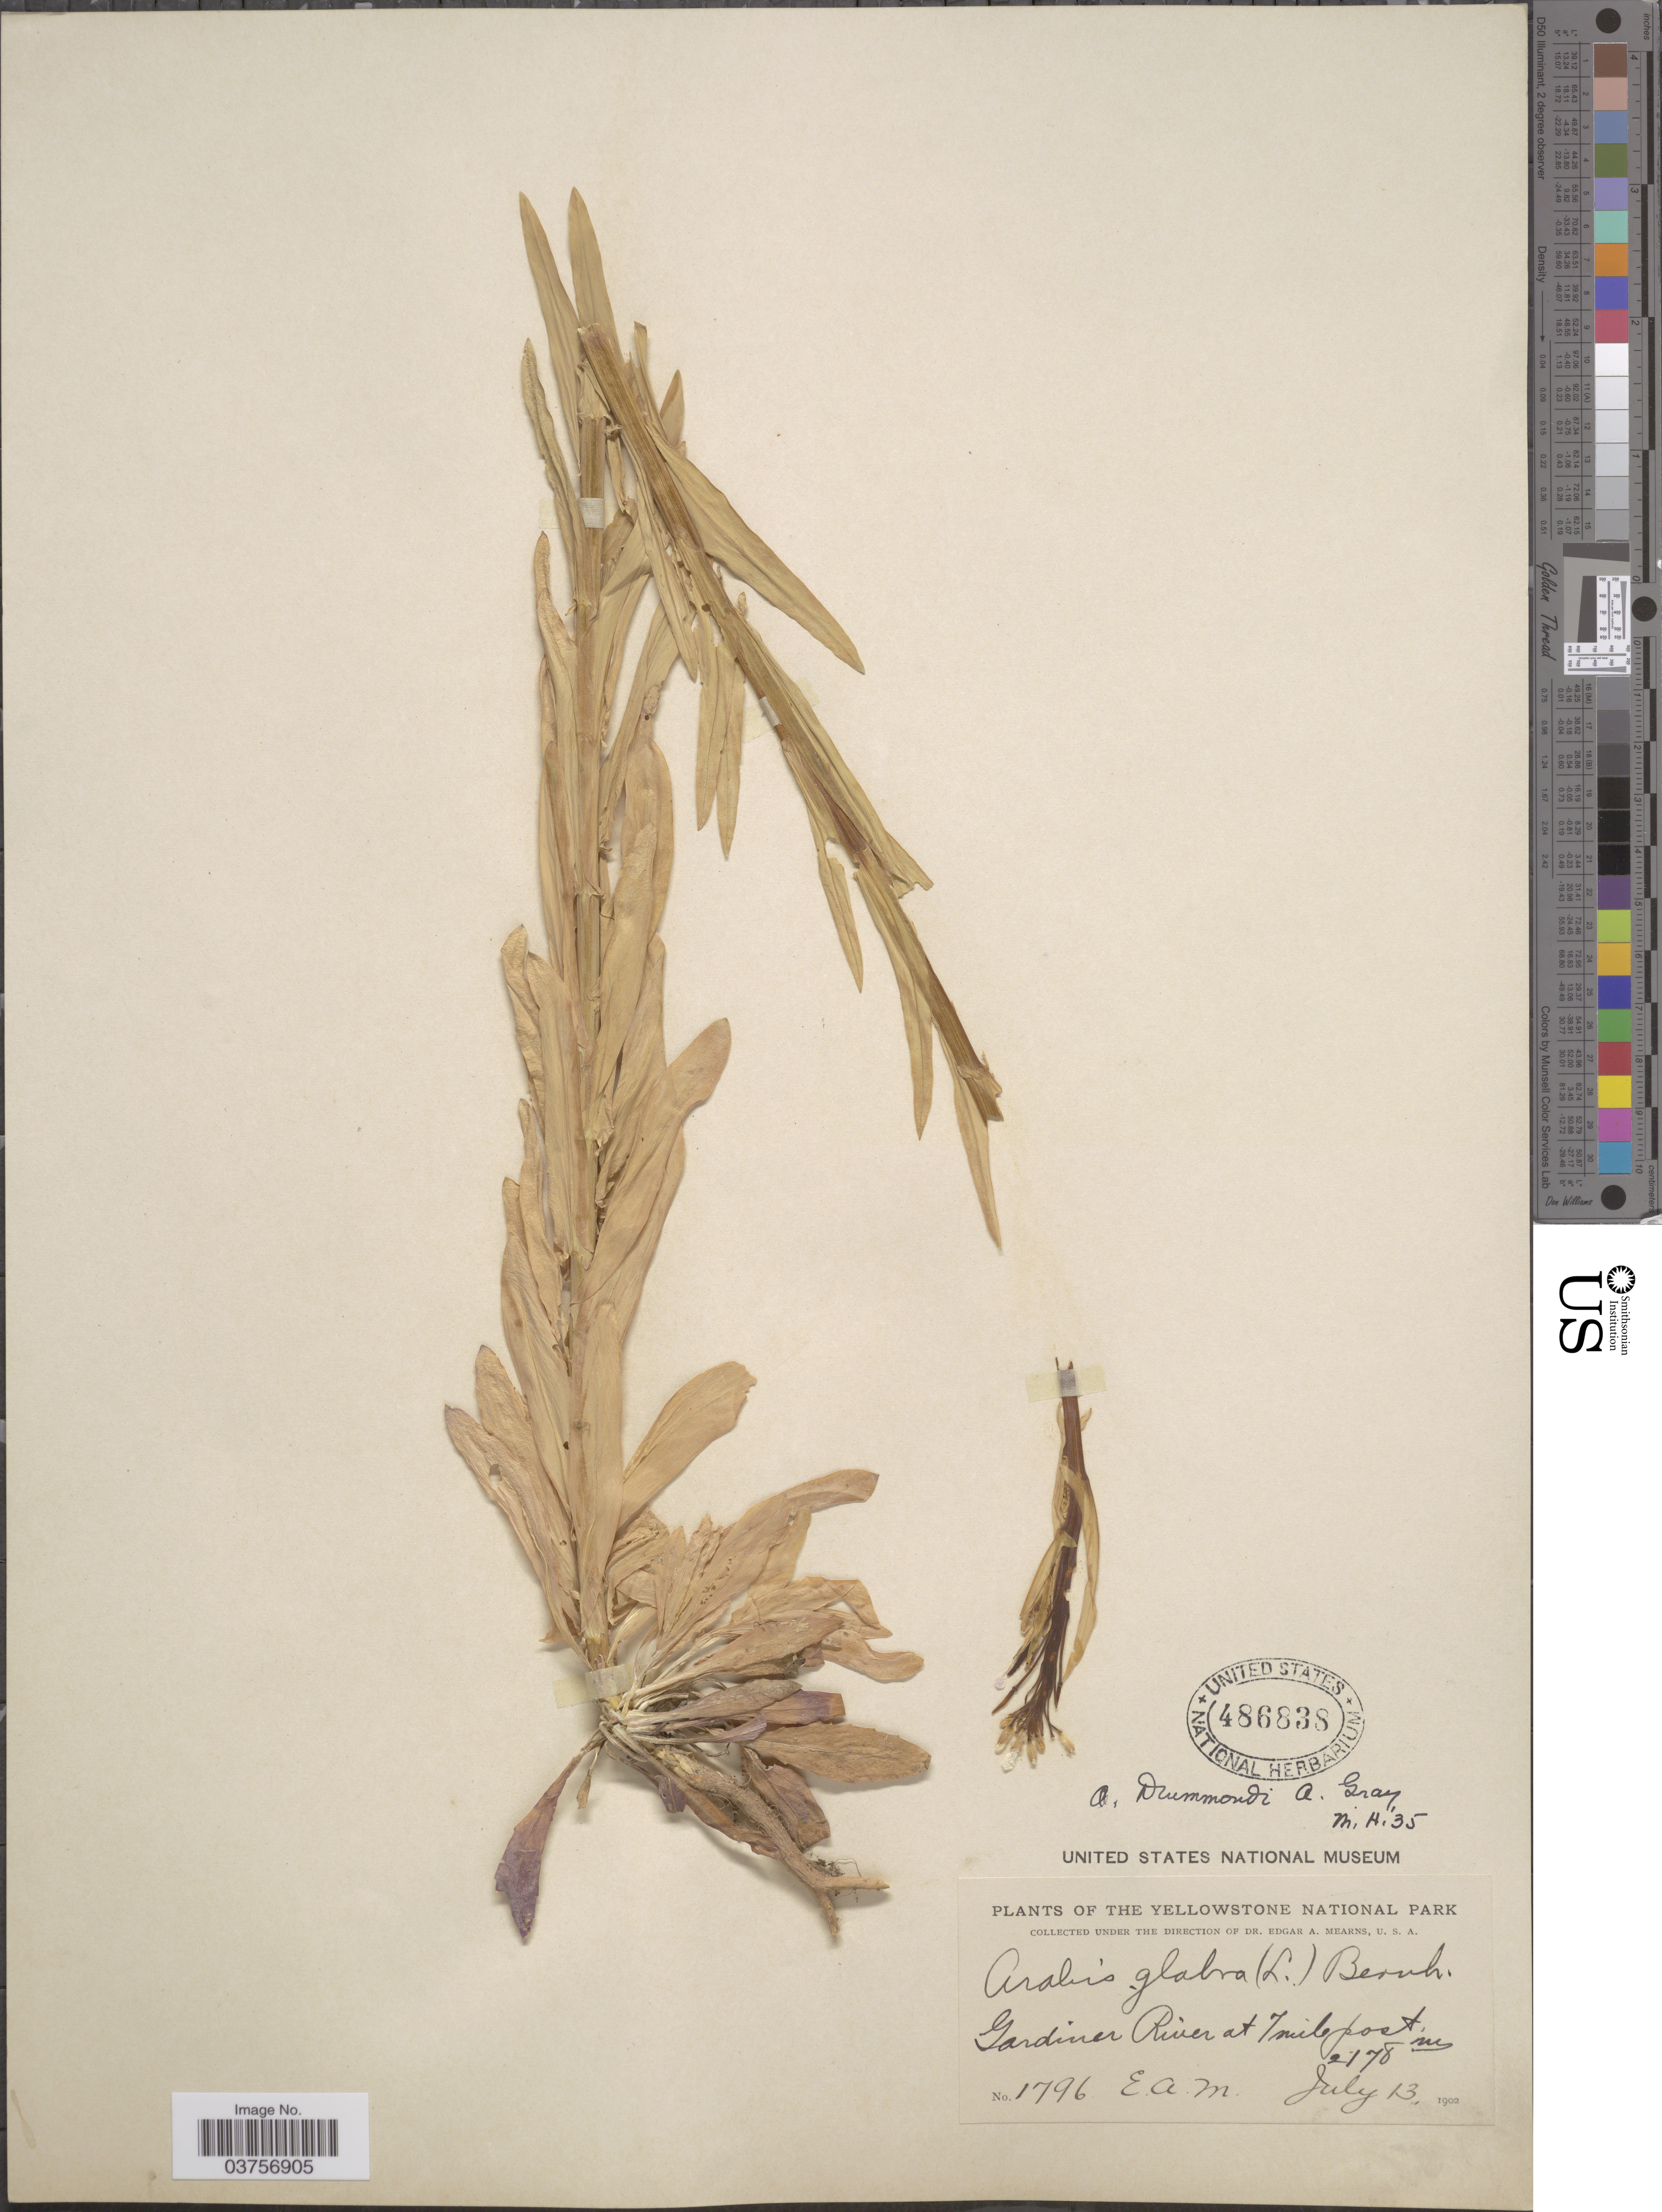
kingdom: Plantae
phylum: Tracheophyta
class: Magnoliopsida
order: Brassicales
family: Brassicaceae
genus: Arabis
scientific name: Arabis drummondii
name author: A. Gray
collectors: E. A. Mearns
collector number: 1796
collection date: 1902-07-13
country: United States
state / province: Montana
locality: The Yellowstone National Park. Gardiner River at 7 mile post.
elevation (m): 2178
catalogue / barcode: US 486838